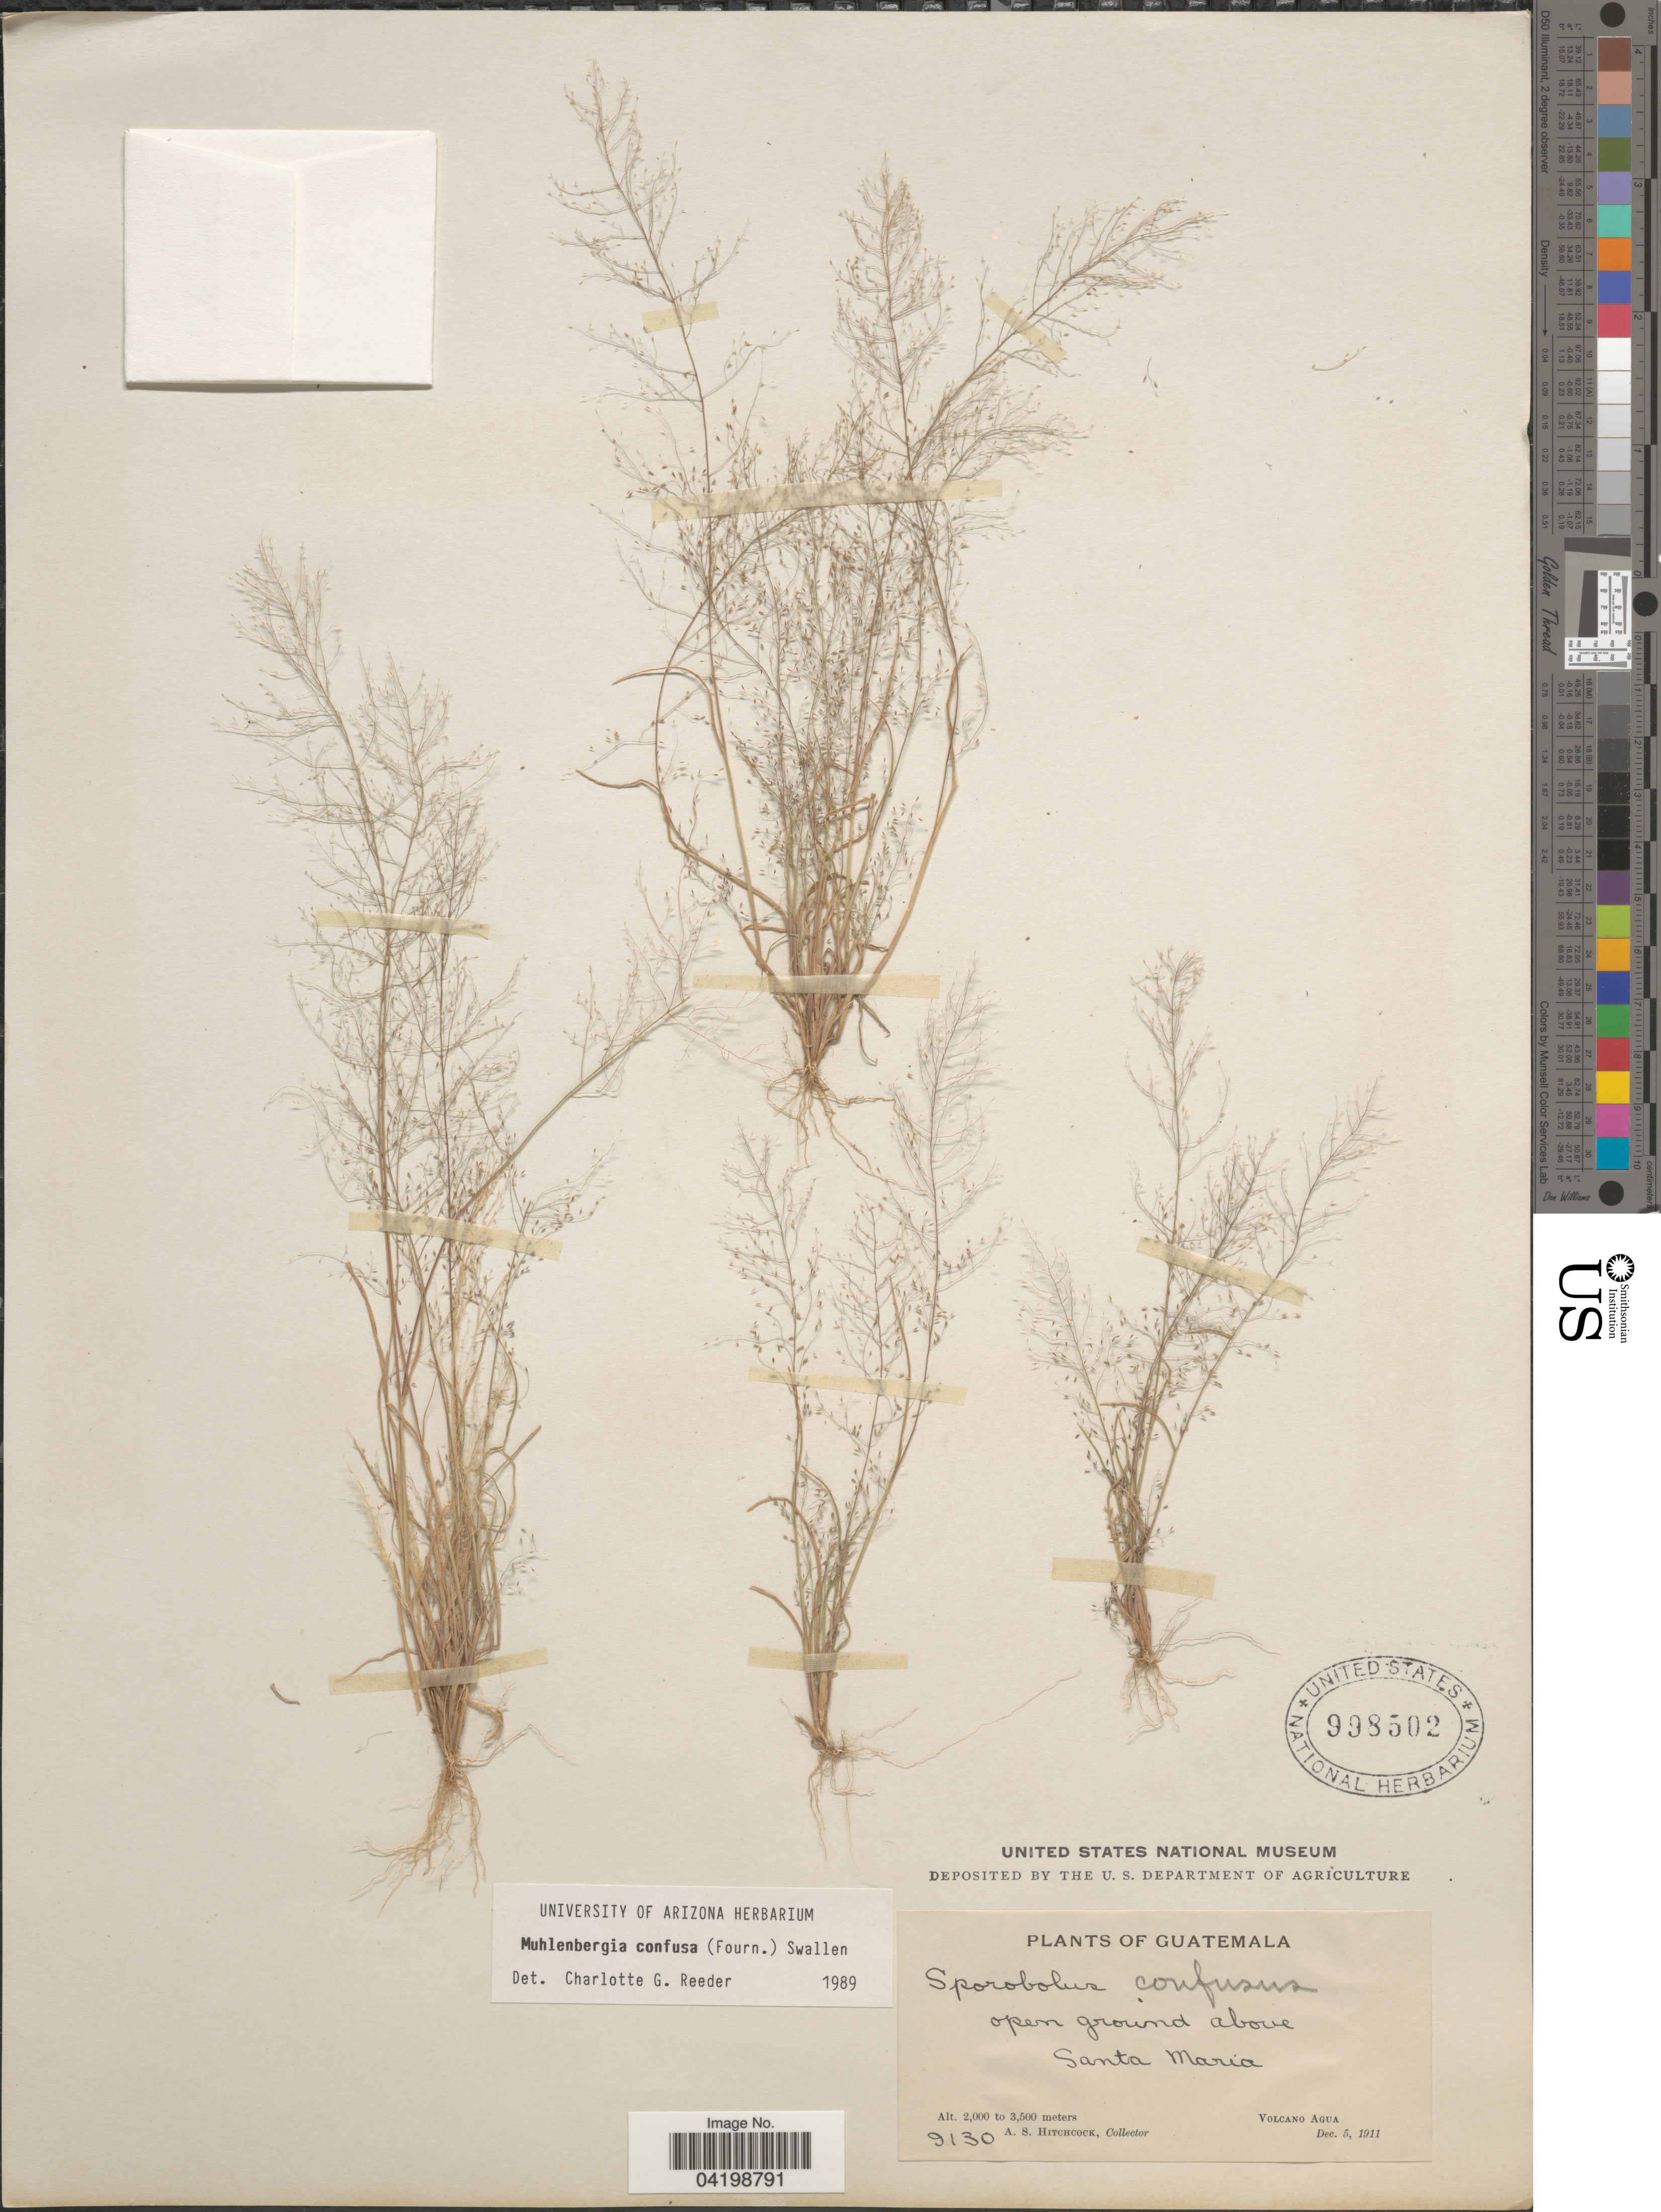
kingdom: Plantae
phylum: Tracheophyta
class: Liliopsida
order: Poales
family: Poaceae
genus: Muhlenbergia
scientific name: Muhlenbergia minutissima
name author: (Steud.) Swallen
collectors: A. S. Hitchcock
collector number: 9130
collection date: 1911-12-05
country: Guatemala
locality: Open ground above Santa Maria. Volcano Agua.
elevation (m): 2000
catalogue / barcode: US 998502